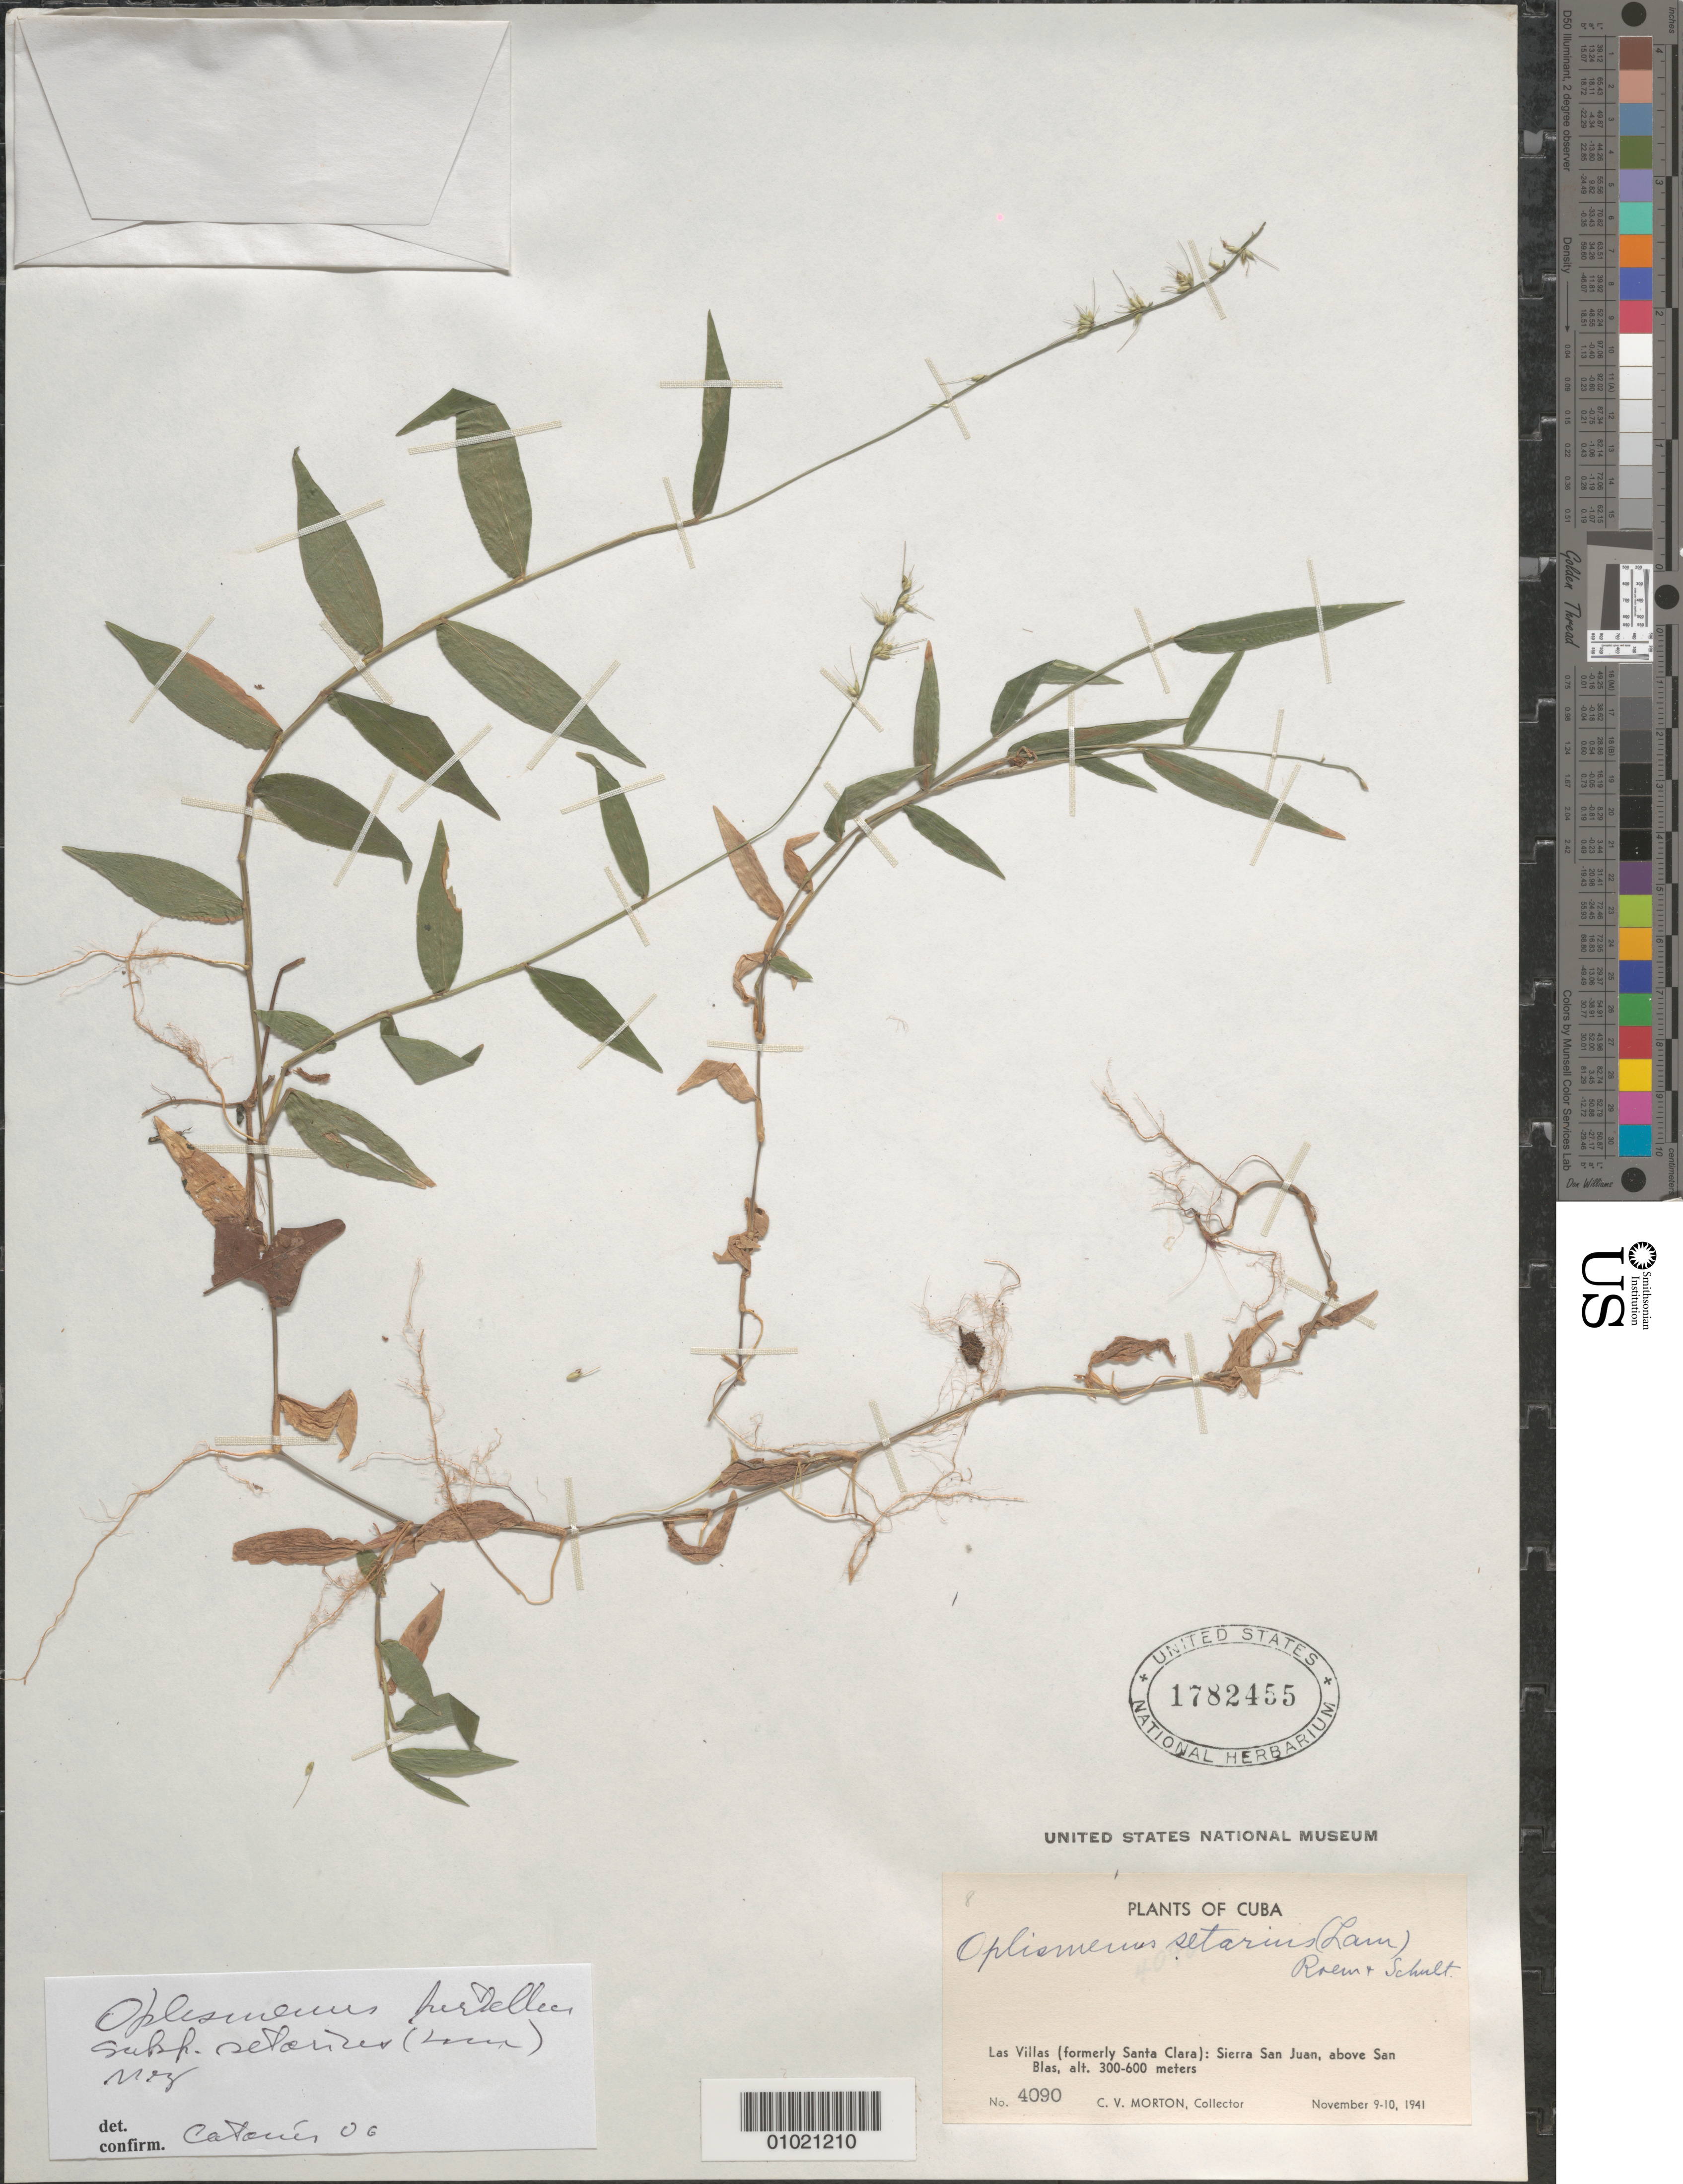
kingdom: Plantae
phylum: Tracheophyta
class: Liliopsida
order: Poales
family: Poaceae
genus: Oplismenus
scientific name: Oplismenus hirtellus subsp. setarius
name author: (Lam.) Mez ex Ekman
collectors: C. V. Morton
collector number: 4090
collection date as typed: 09 Nov 1941 to 10 Nov 1941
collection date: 1941-11-09/1941-11-10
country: Cuba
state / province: Las Villas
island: Cuba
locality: Sierra San Juan, above San Blas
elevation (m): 300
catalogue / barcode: US 1782455